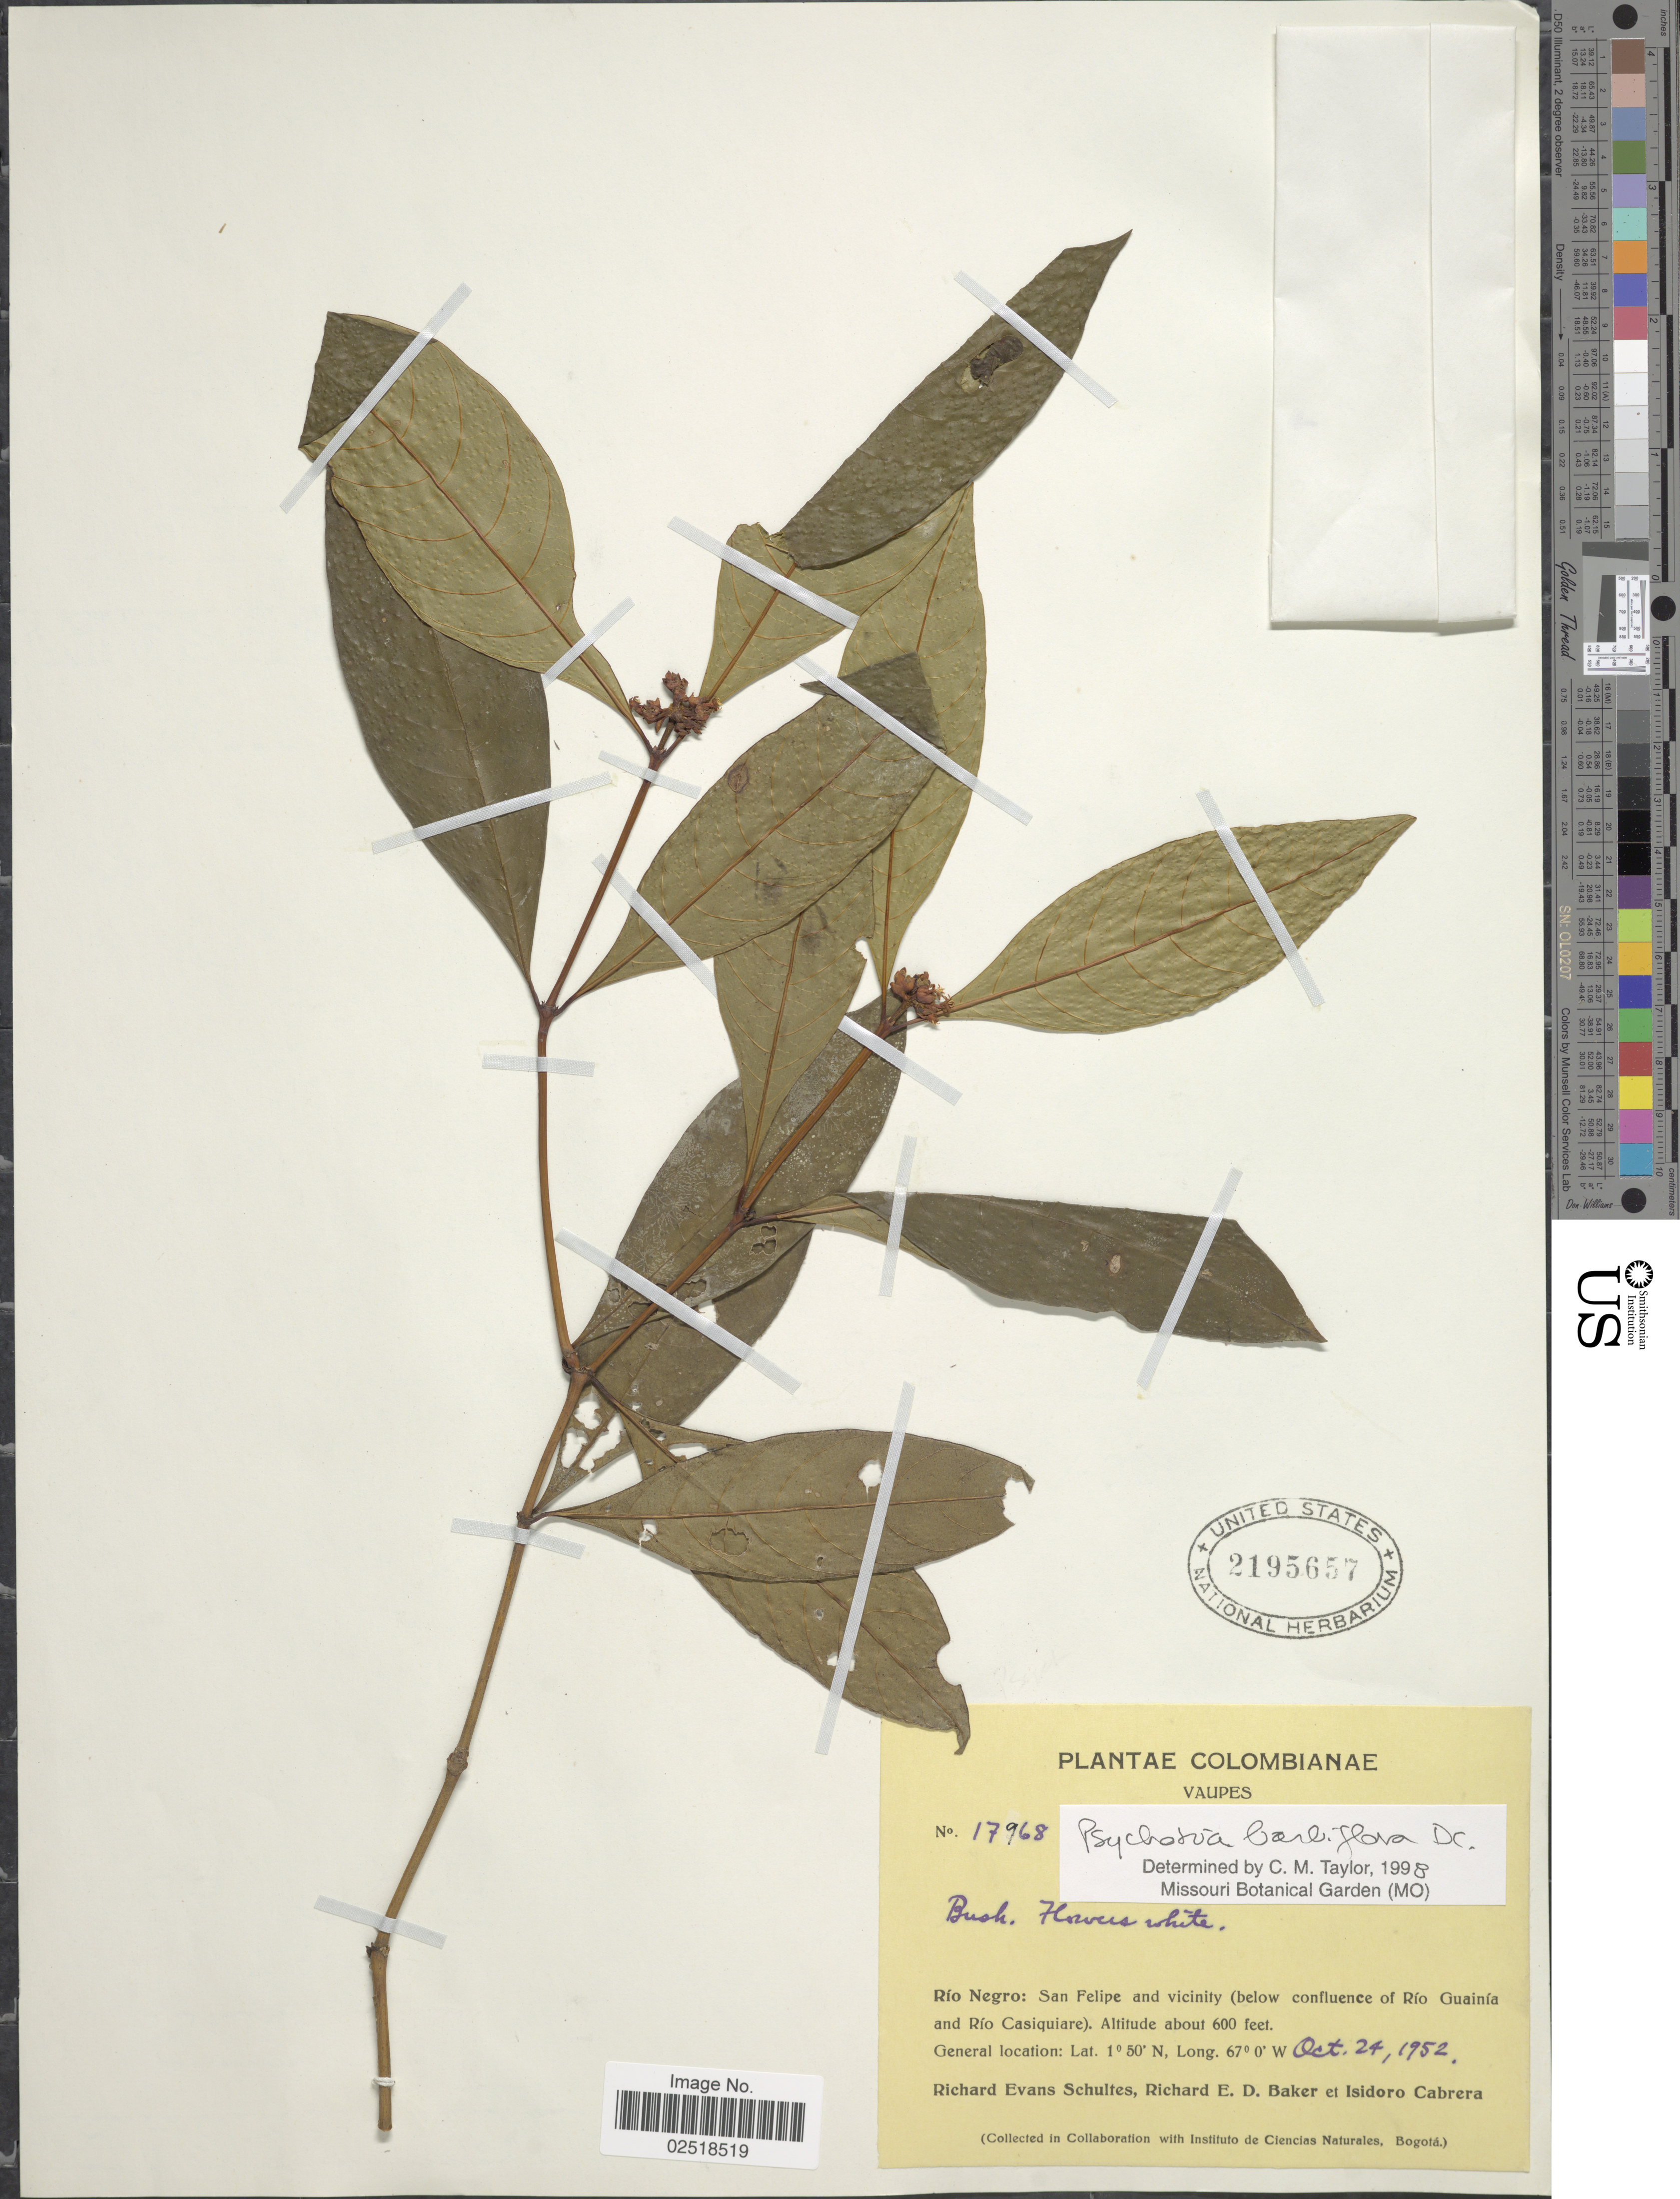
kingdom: Plantae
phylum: Tracheophyta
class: Magnoliopsida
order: Gentianales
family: Rubiaceae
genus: Psychotria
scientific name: Psychotria barbiflora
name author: DC.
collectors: R. E. Schultes, R. E. D. Baker & I. Cabrera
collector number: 17968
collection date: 1952-10-24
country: Colombia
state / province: Vaupés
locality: Rio Negro: San Felipe and vicinity (below confluence of Río Guainía and Río Casiquiare)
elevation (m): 183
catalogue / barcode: US 2195657